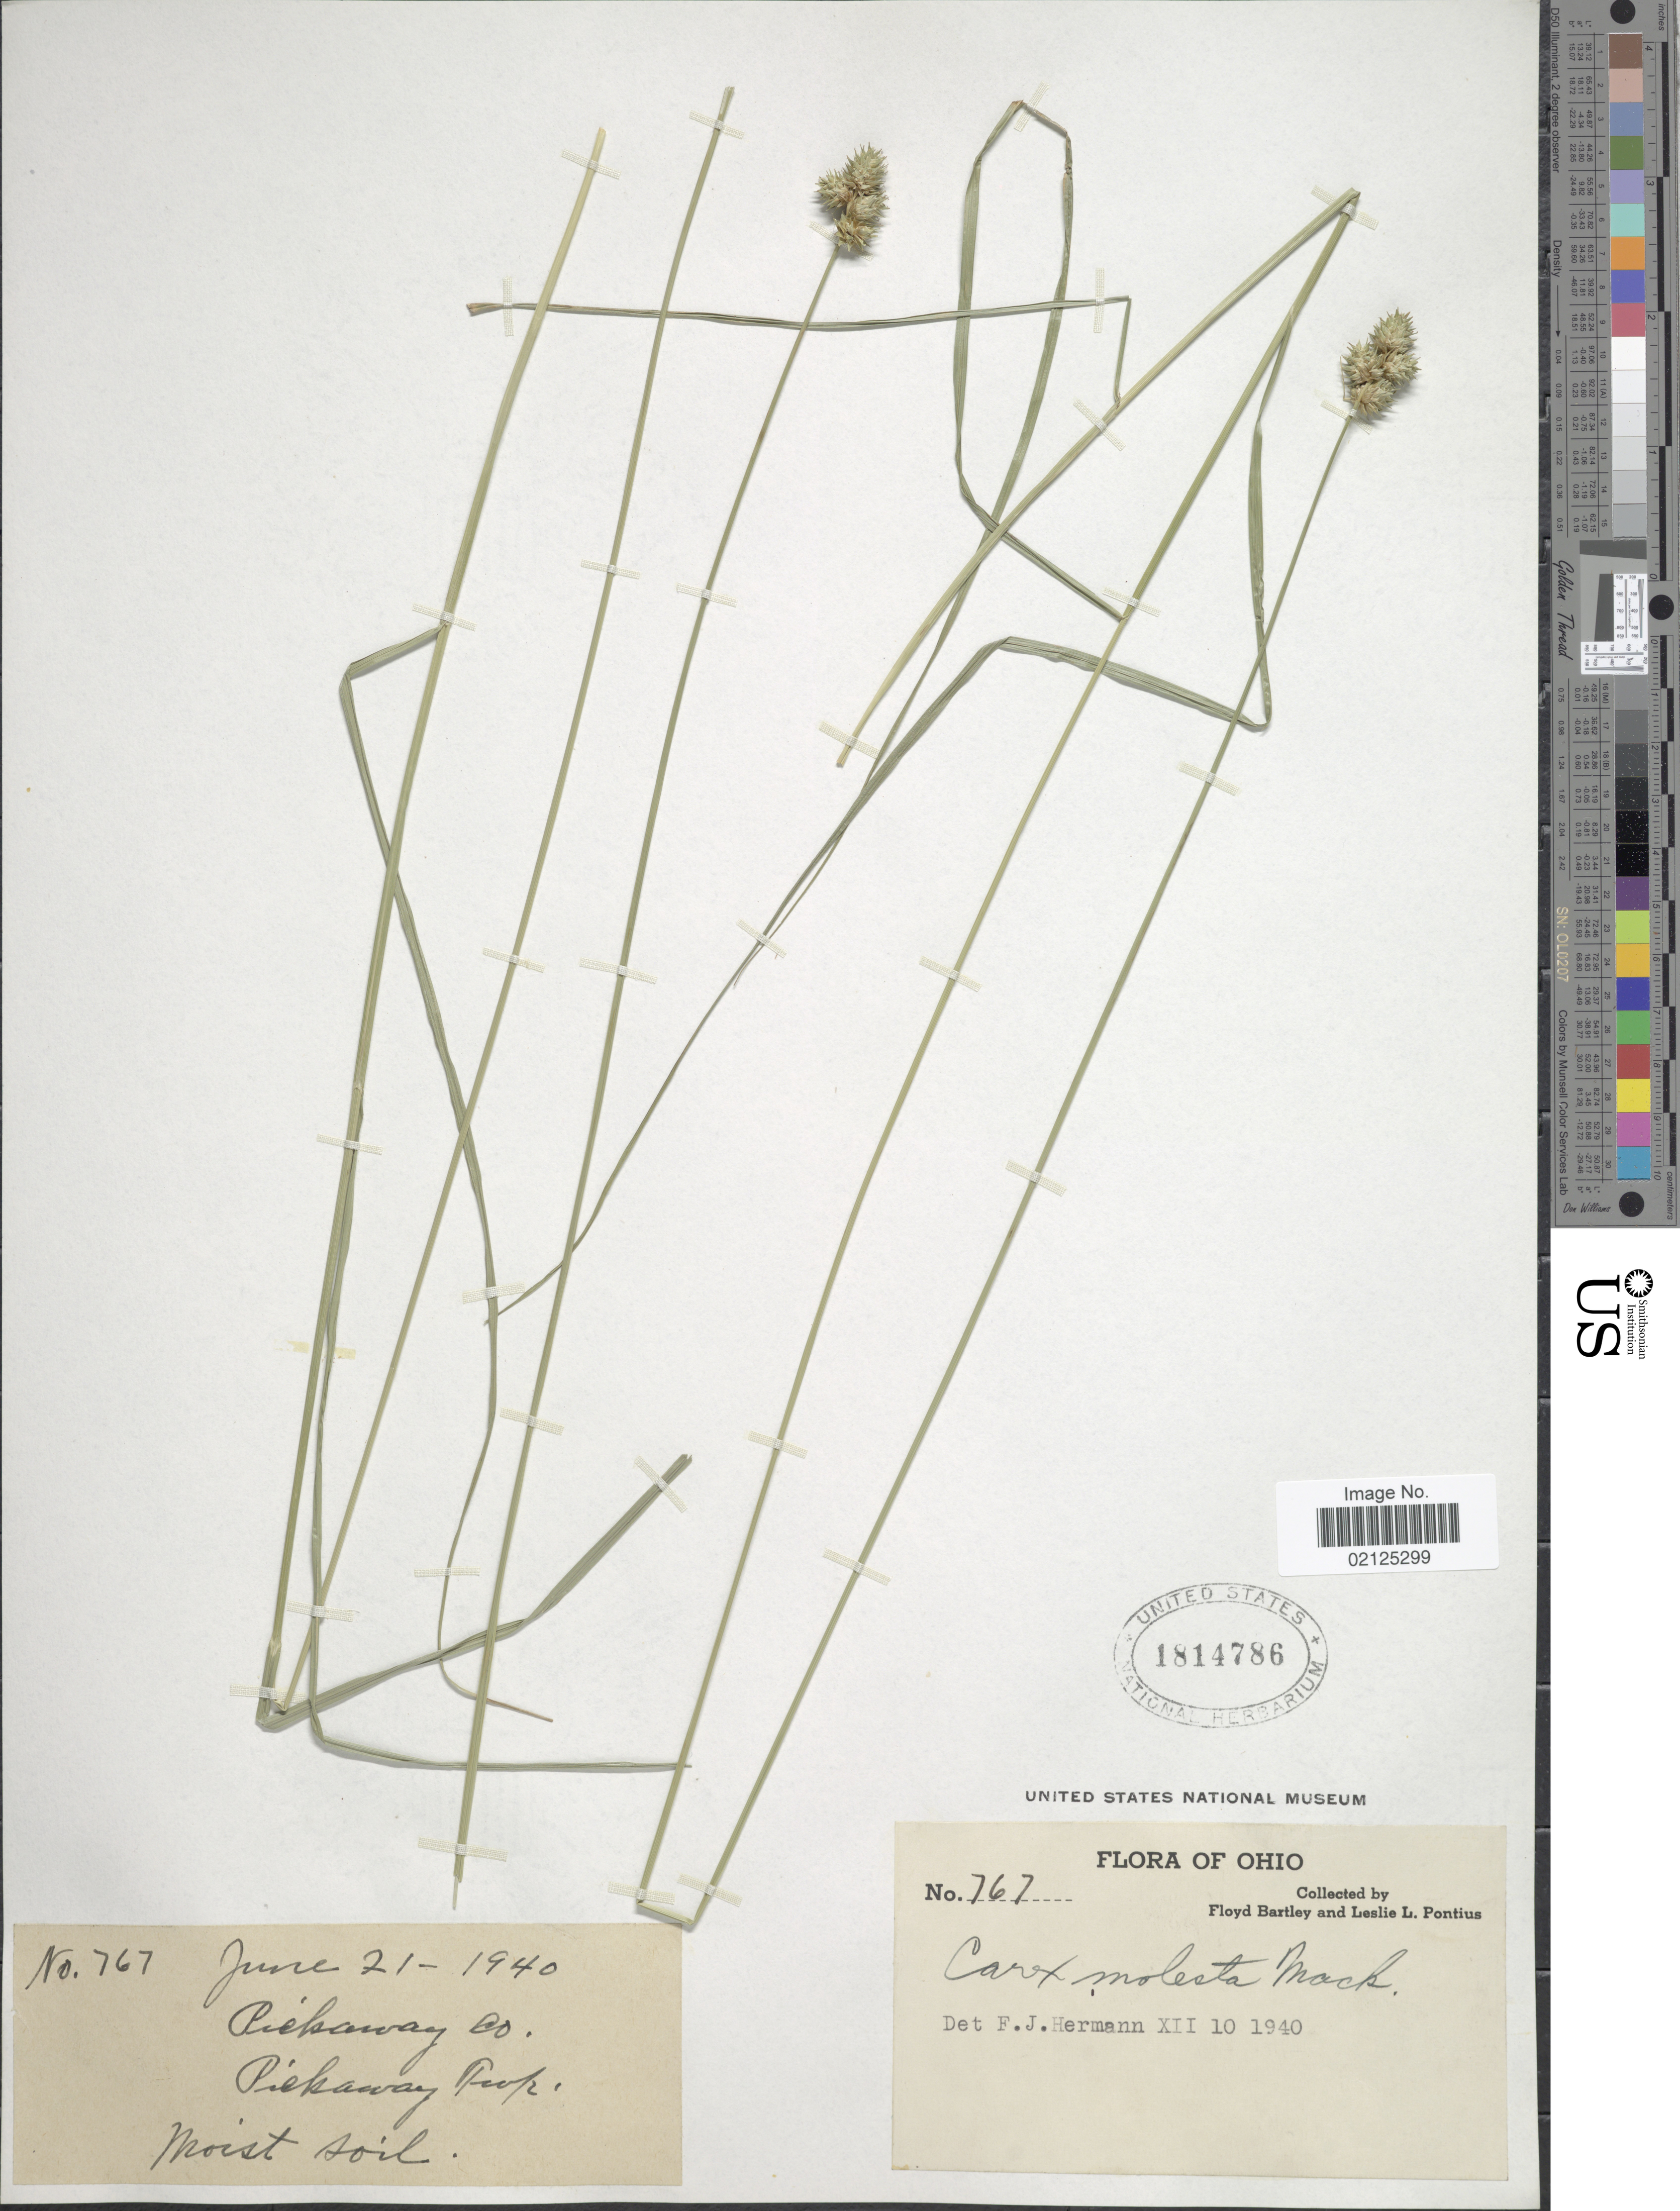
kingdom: Plantae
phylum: Tracheophyta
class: Liliopsida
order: Poales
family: Cyperaceae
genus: Carex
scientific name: Carex molesta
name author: Mack.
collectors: F. Bartley & L. Pontius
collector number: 767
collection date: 1940-06-21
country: United States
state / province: Ohio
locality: Pickaway Co, Pickaway Twp, Moist soil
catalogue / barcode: US 1814786